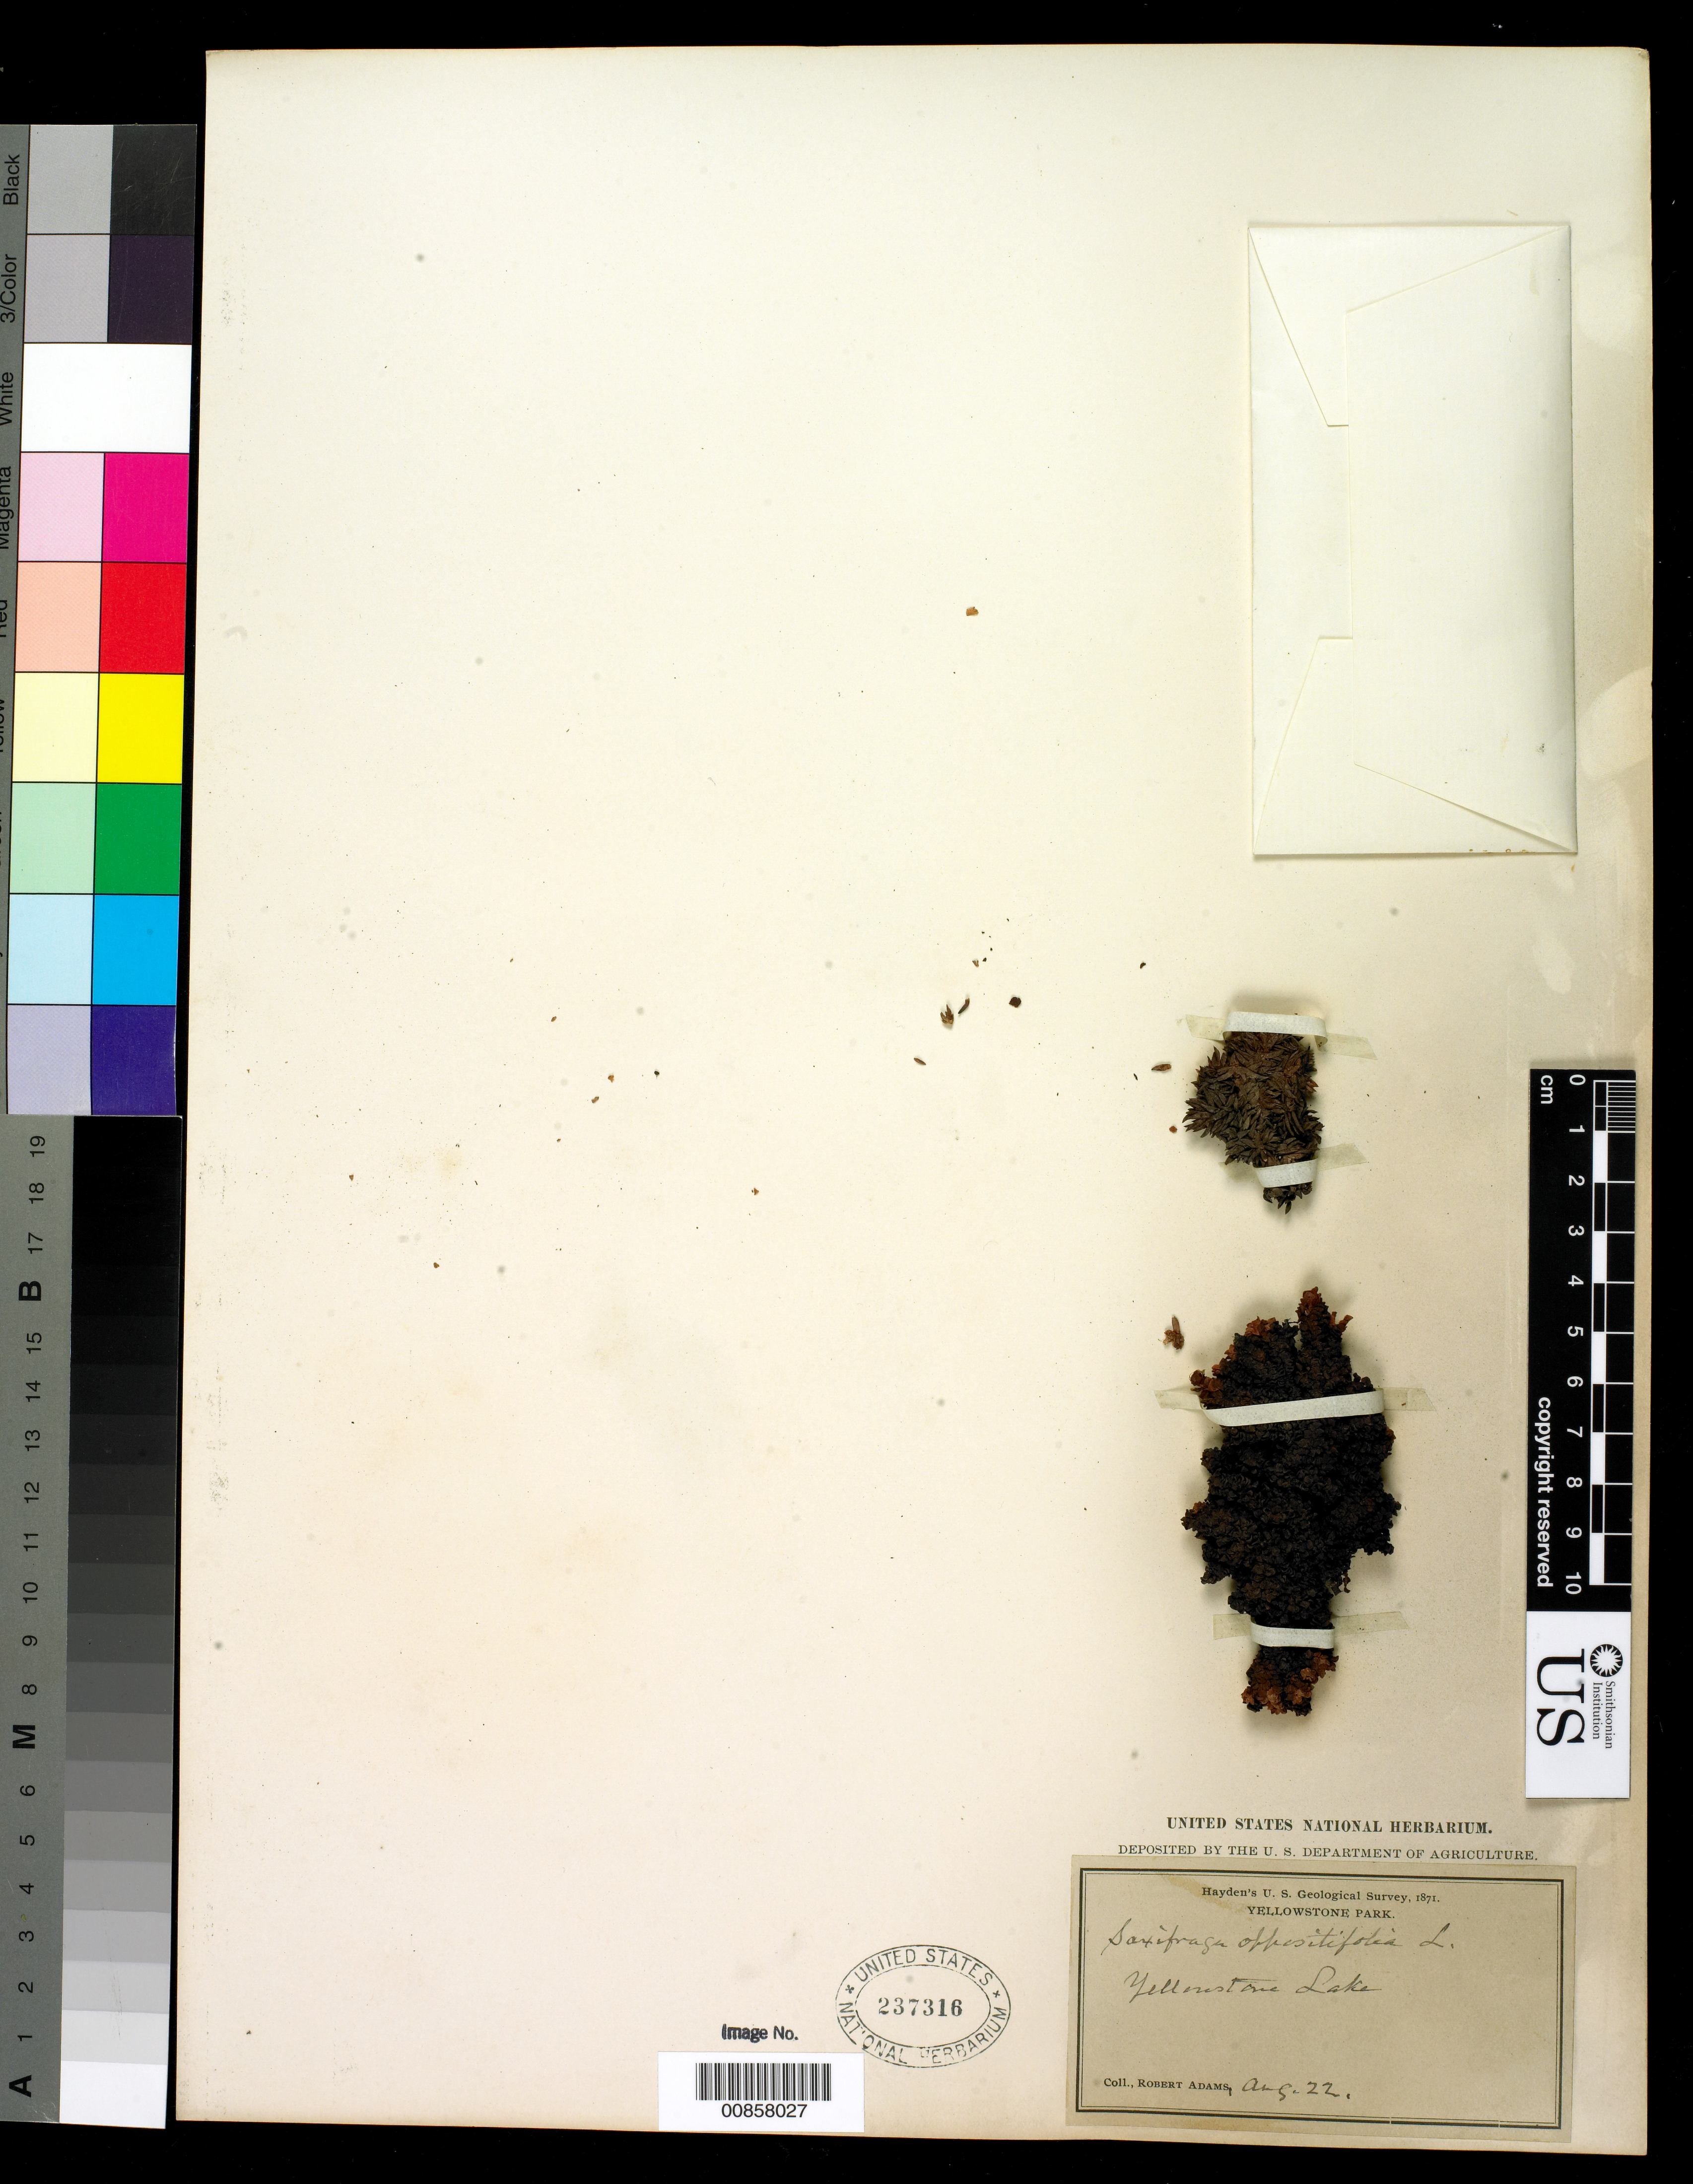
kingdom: Plantae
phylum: Tracheophyta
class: Magnoliopsida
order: Saxifragales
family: Saxifragaceae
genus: Saxifraga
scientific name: Saxifraga oppositifolia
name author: L.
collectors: R. Adams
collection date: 1871-08-22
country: United States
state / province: Wyoming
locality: Yellowstone Lake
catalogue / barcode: US 237316